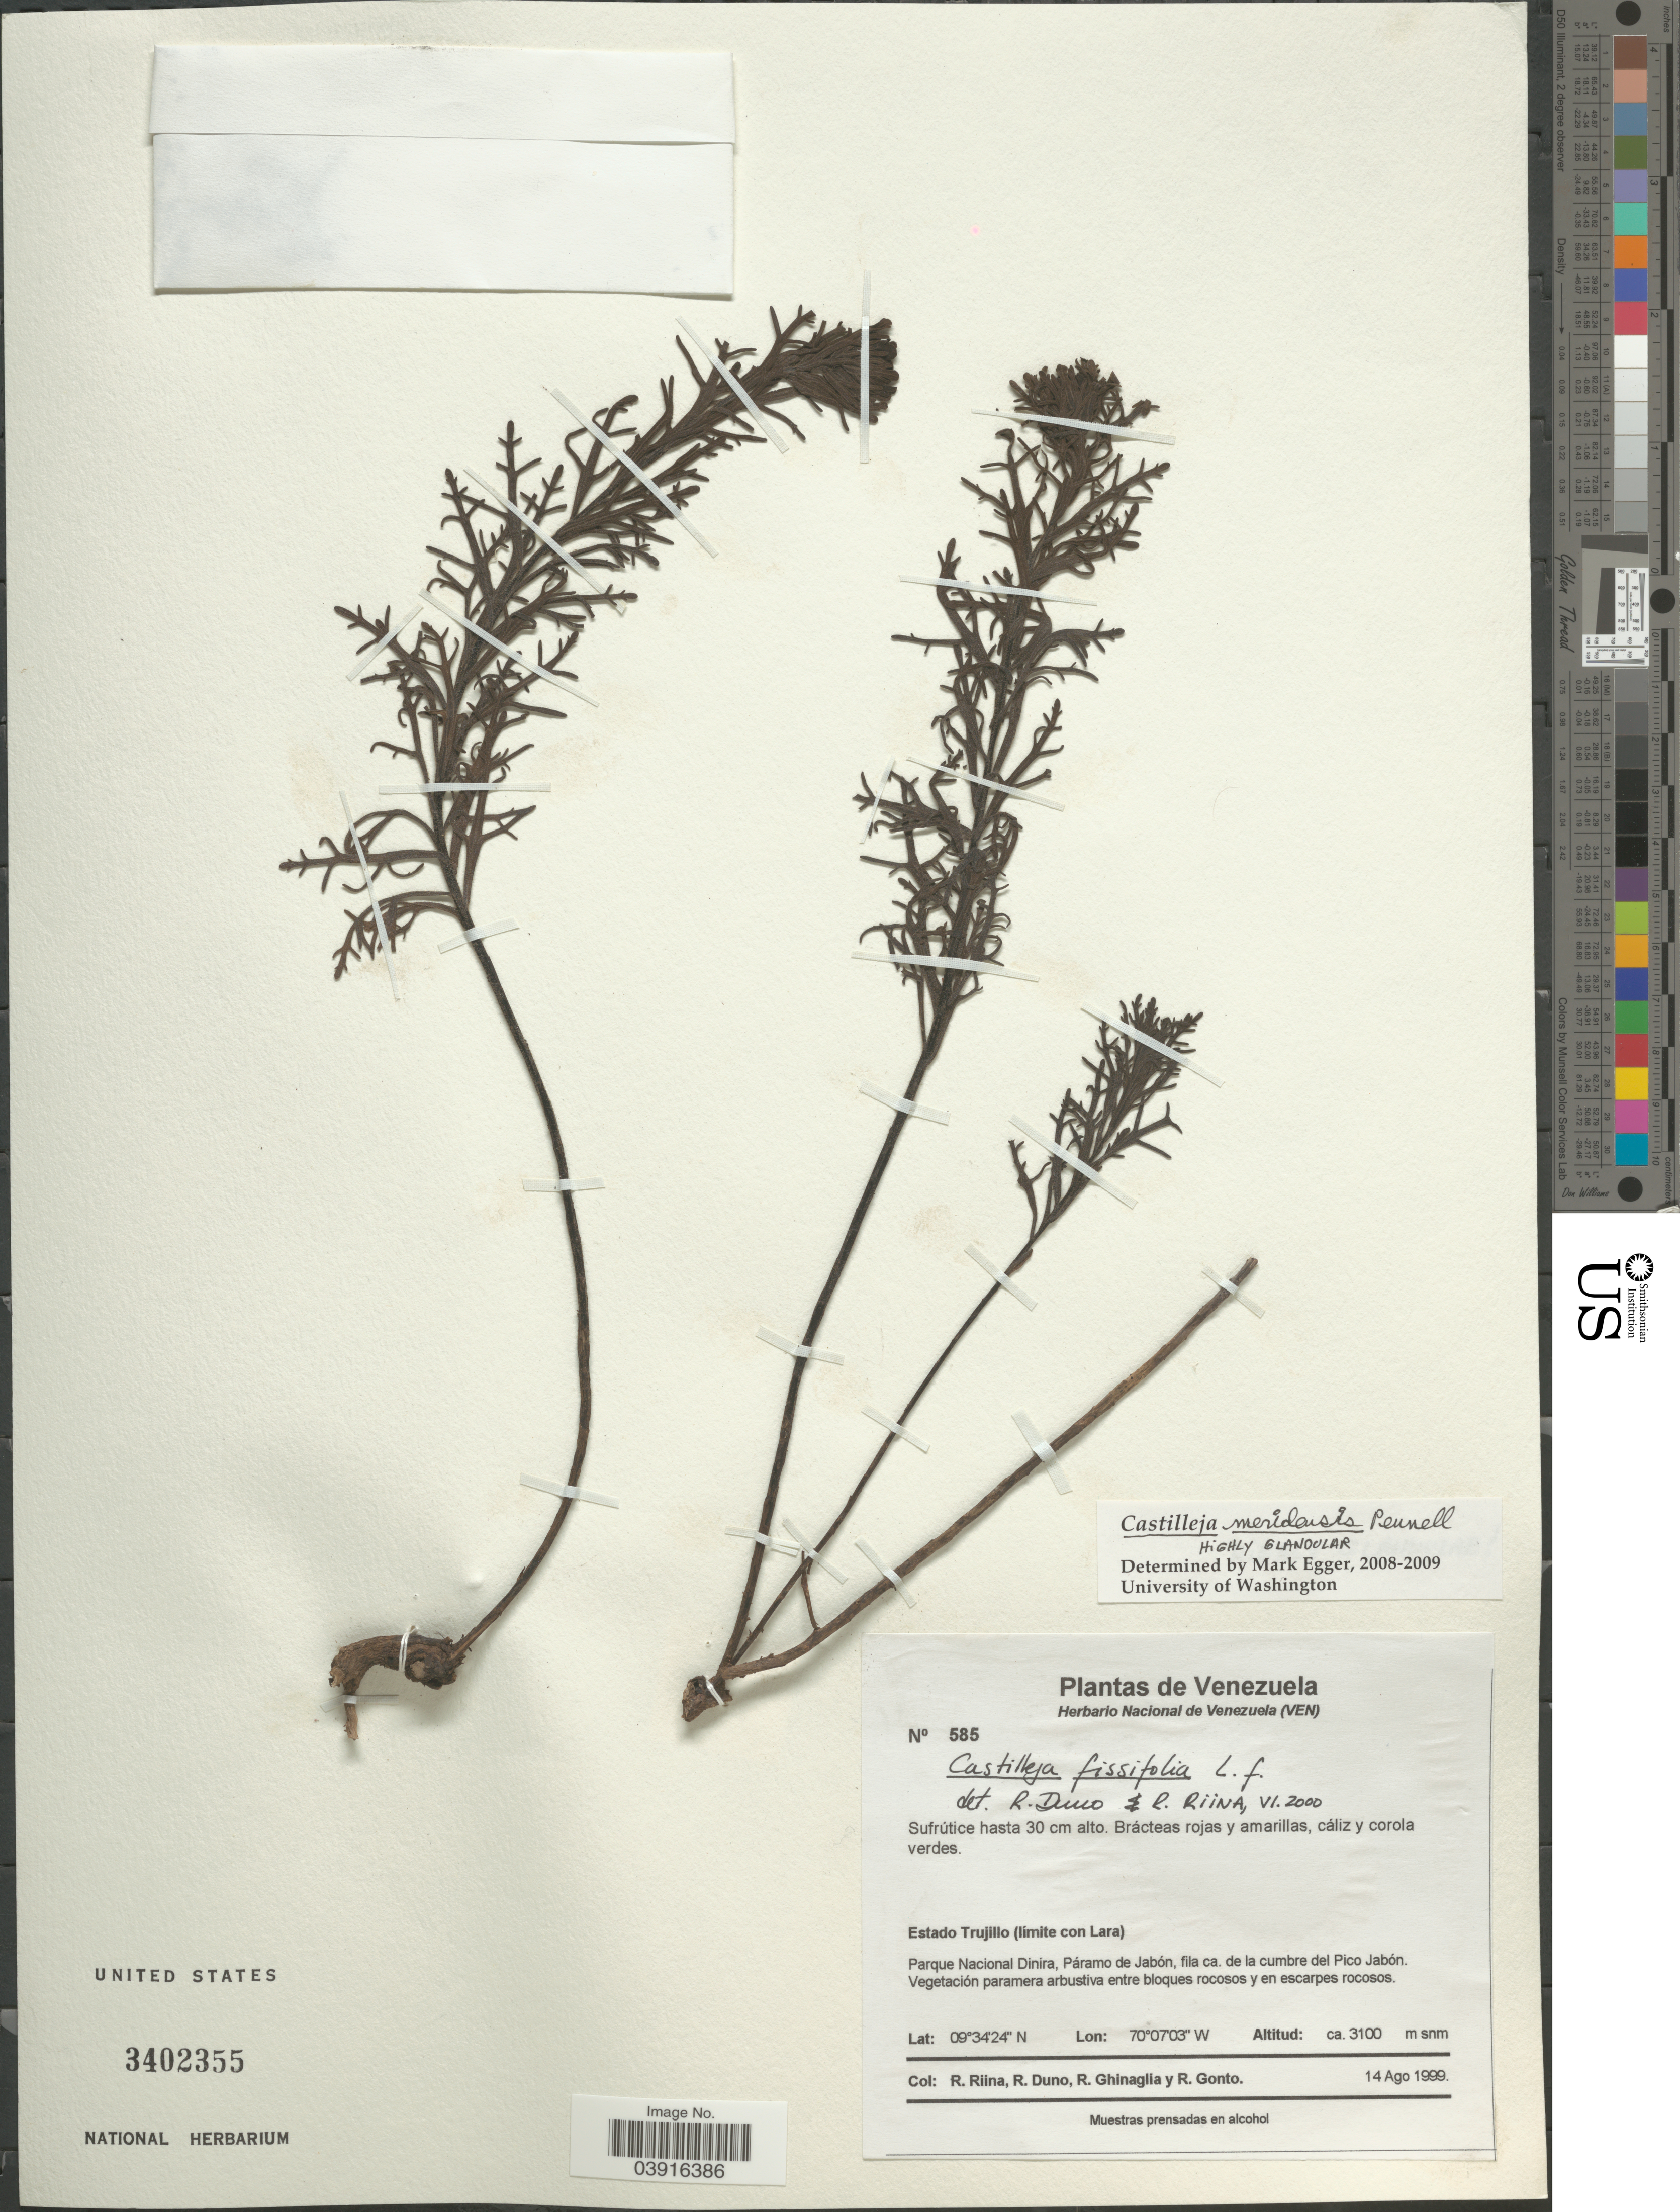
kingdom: Plantae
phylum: Tracheophyta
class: Magnoliopsida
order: Lamiales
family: Orobanchaceae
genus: Castilleja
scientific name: Castilleja meridensis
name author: Pennell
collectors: R. Riina, R. Duno, R. Ghinaglia & R. Gonto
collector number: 585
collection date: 1999-08-14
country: Venezuela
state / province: Trujillo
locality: Estado Trujillo (límite con Lara). Parque Nacional Dinira, Páramo de Jabón, fila ca. de la cumbre del Pico Jabón.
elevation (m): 3100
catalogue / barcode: US 3402355